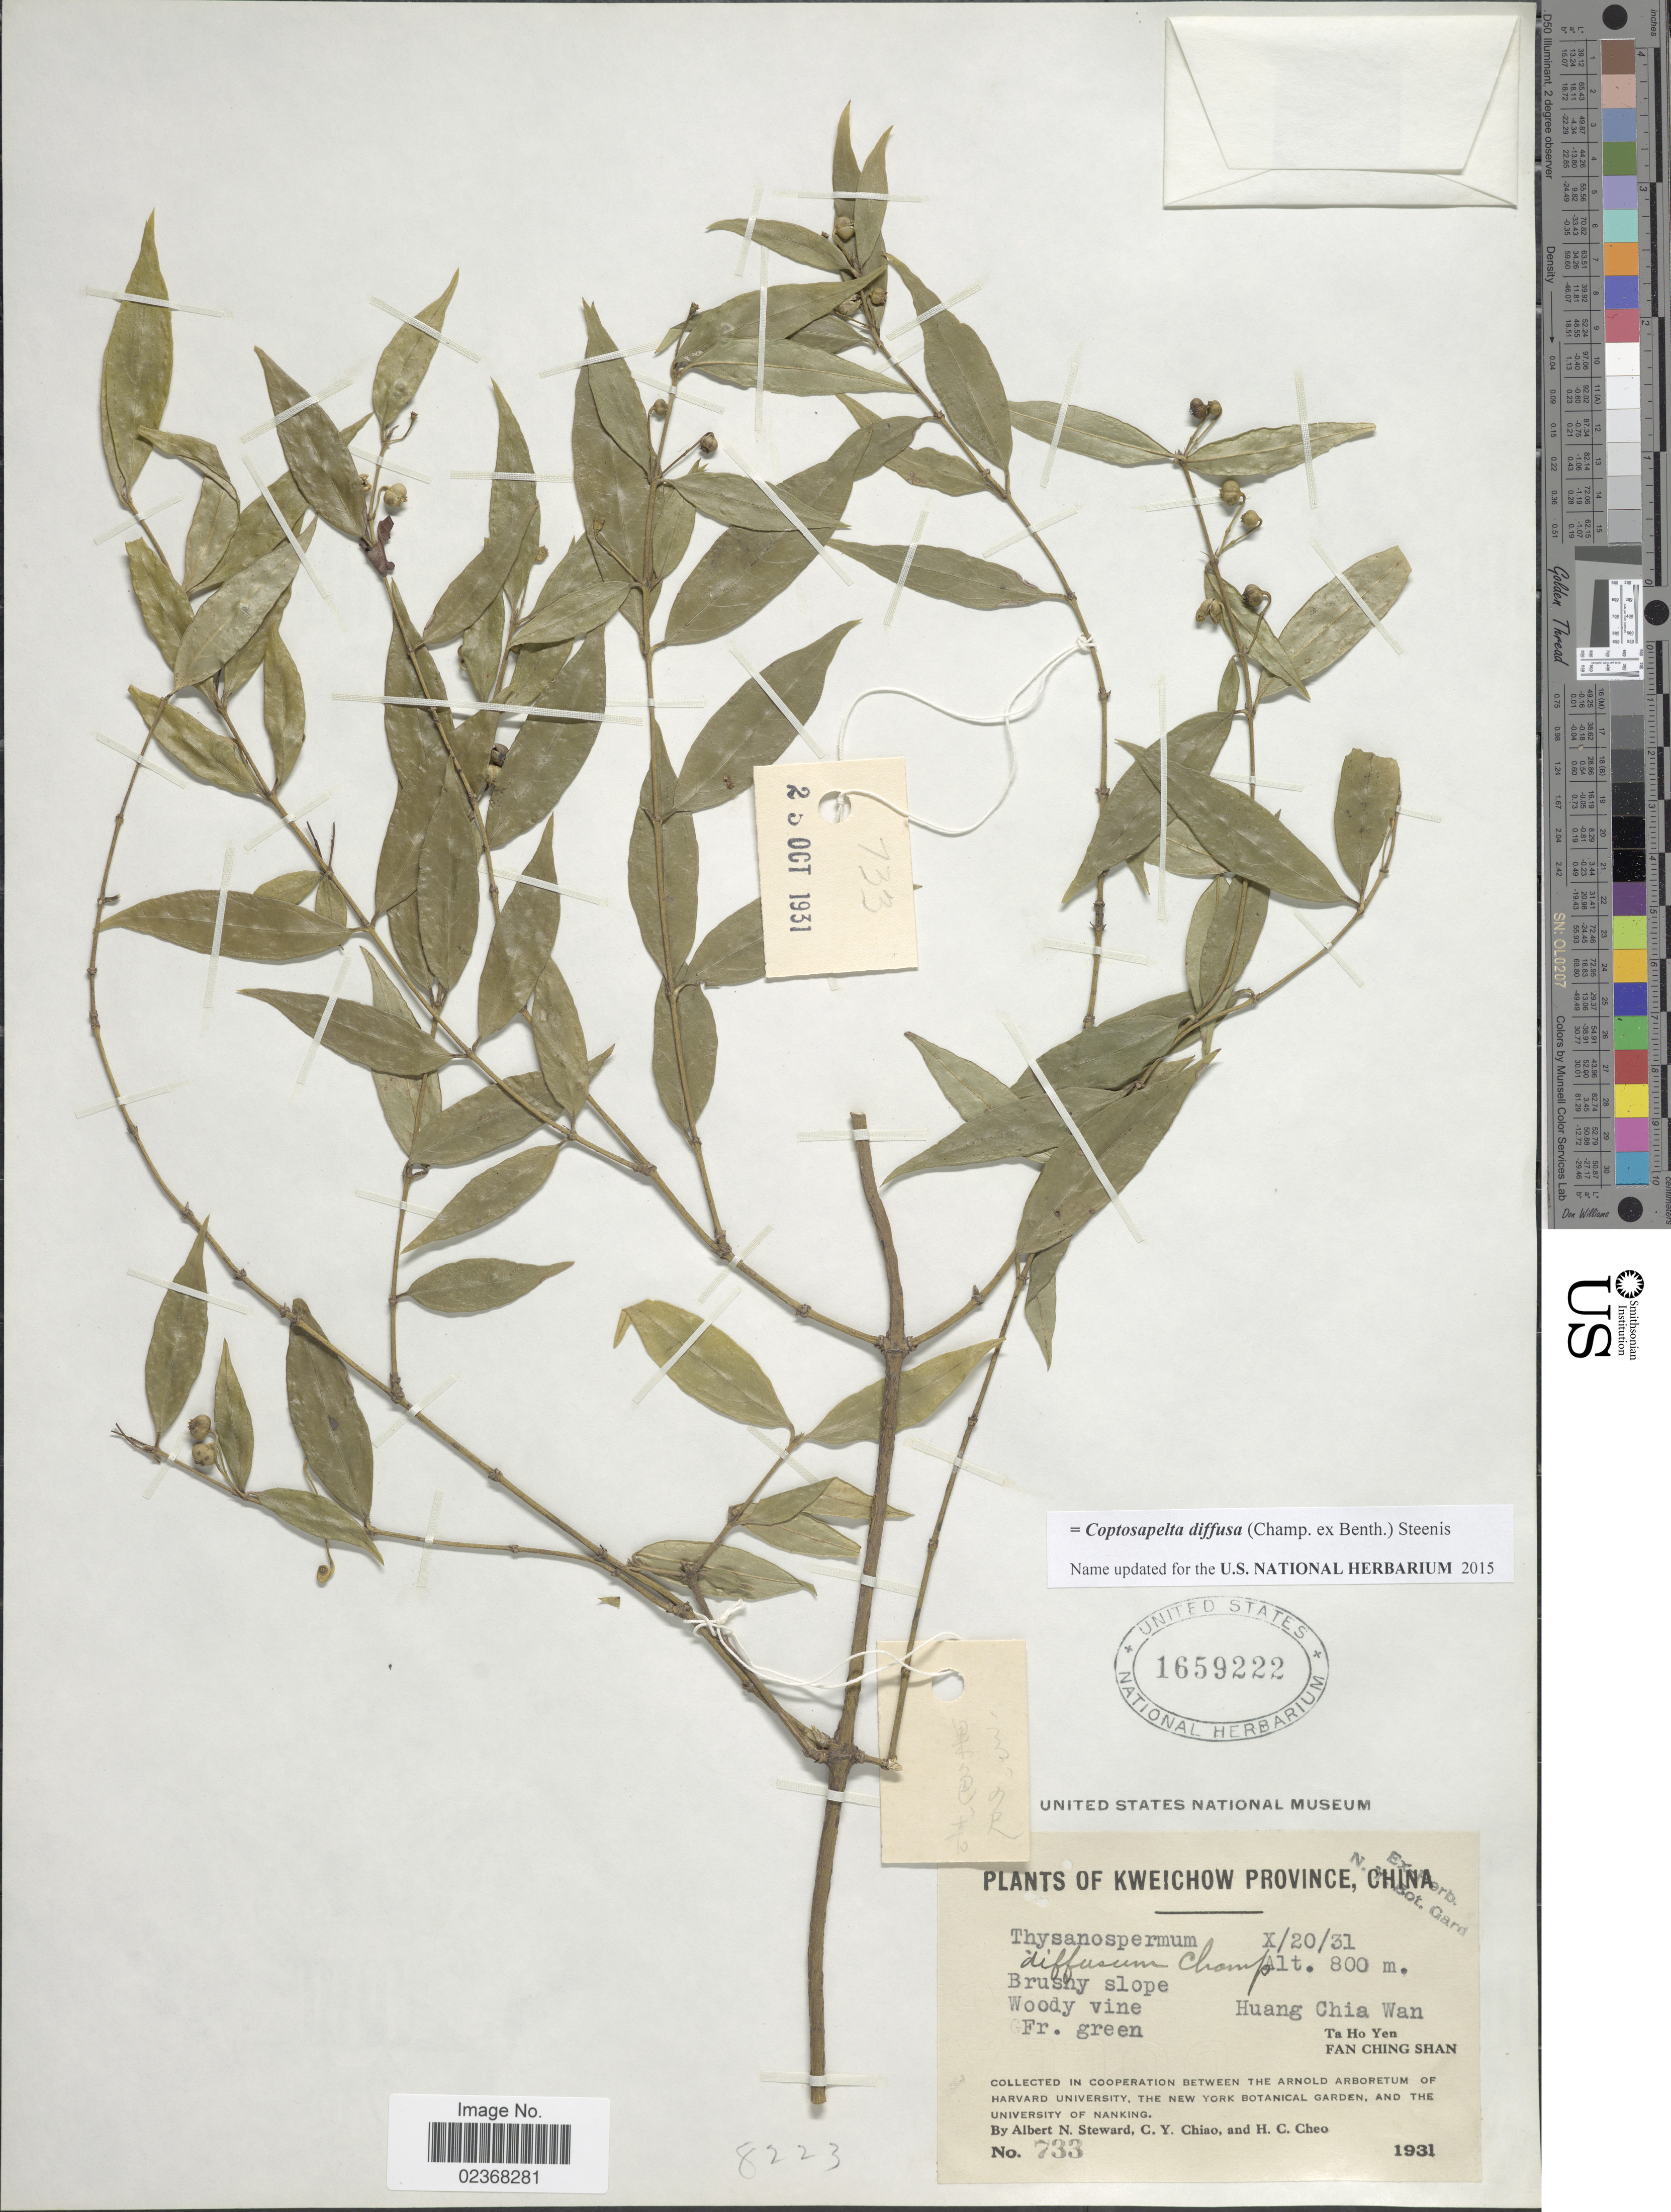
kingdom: Plantae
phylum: Tracheophyta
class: Magnoliopsida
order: Gentianales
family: Rubiaceae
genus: Coptosapelta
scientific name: Coptosapelta diffusa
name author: (Champ. ex Benth.) Steenis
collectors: A. N. Steward, C. Y. Chiao & H. Cheo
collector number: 733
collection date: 1931-10-20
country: China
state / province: Guizhou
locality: Kweichow Province, China, Huang Chia Wan, Ta Ho Yen, Fan Ching Shan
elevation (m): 800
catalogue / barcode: US 1659222